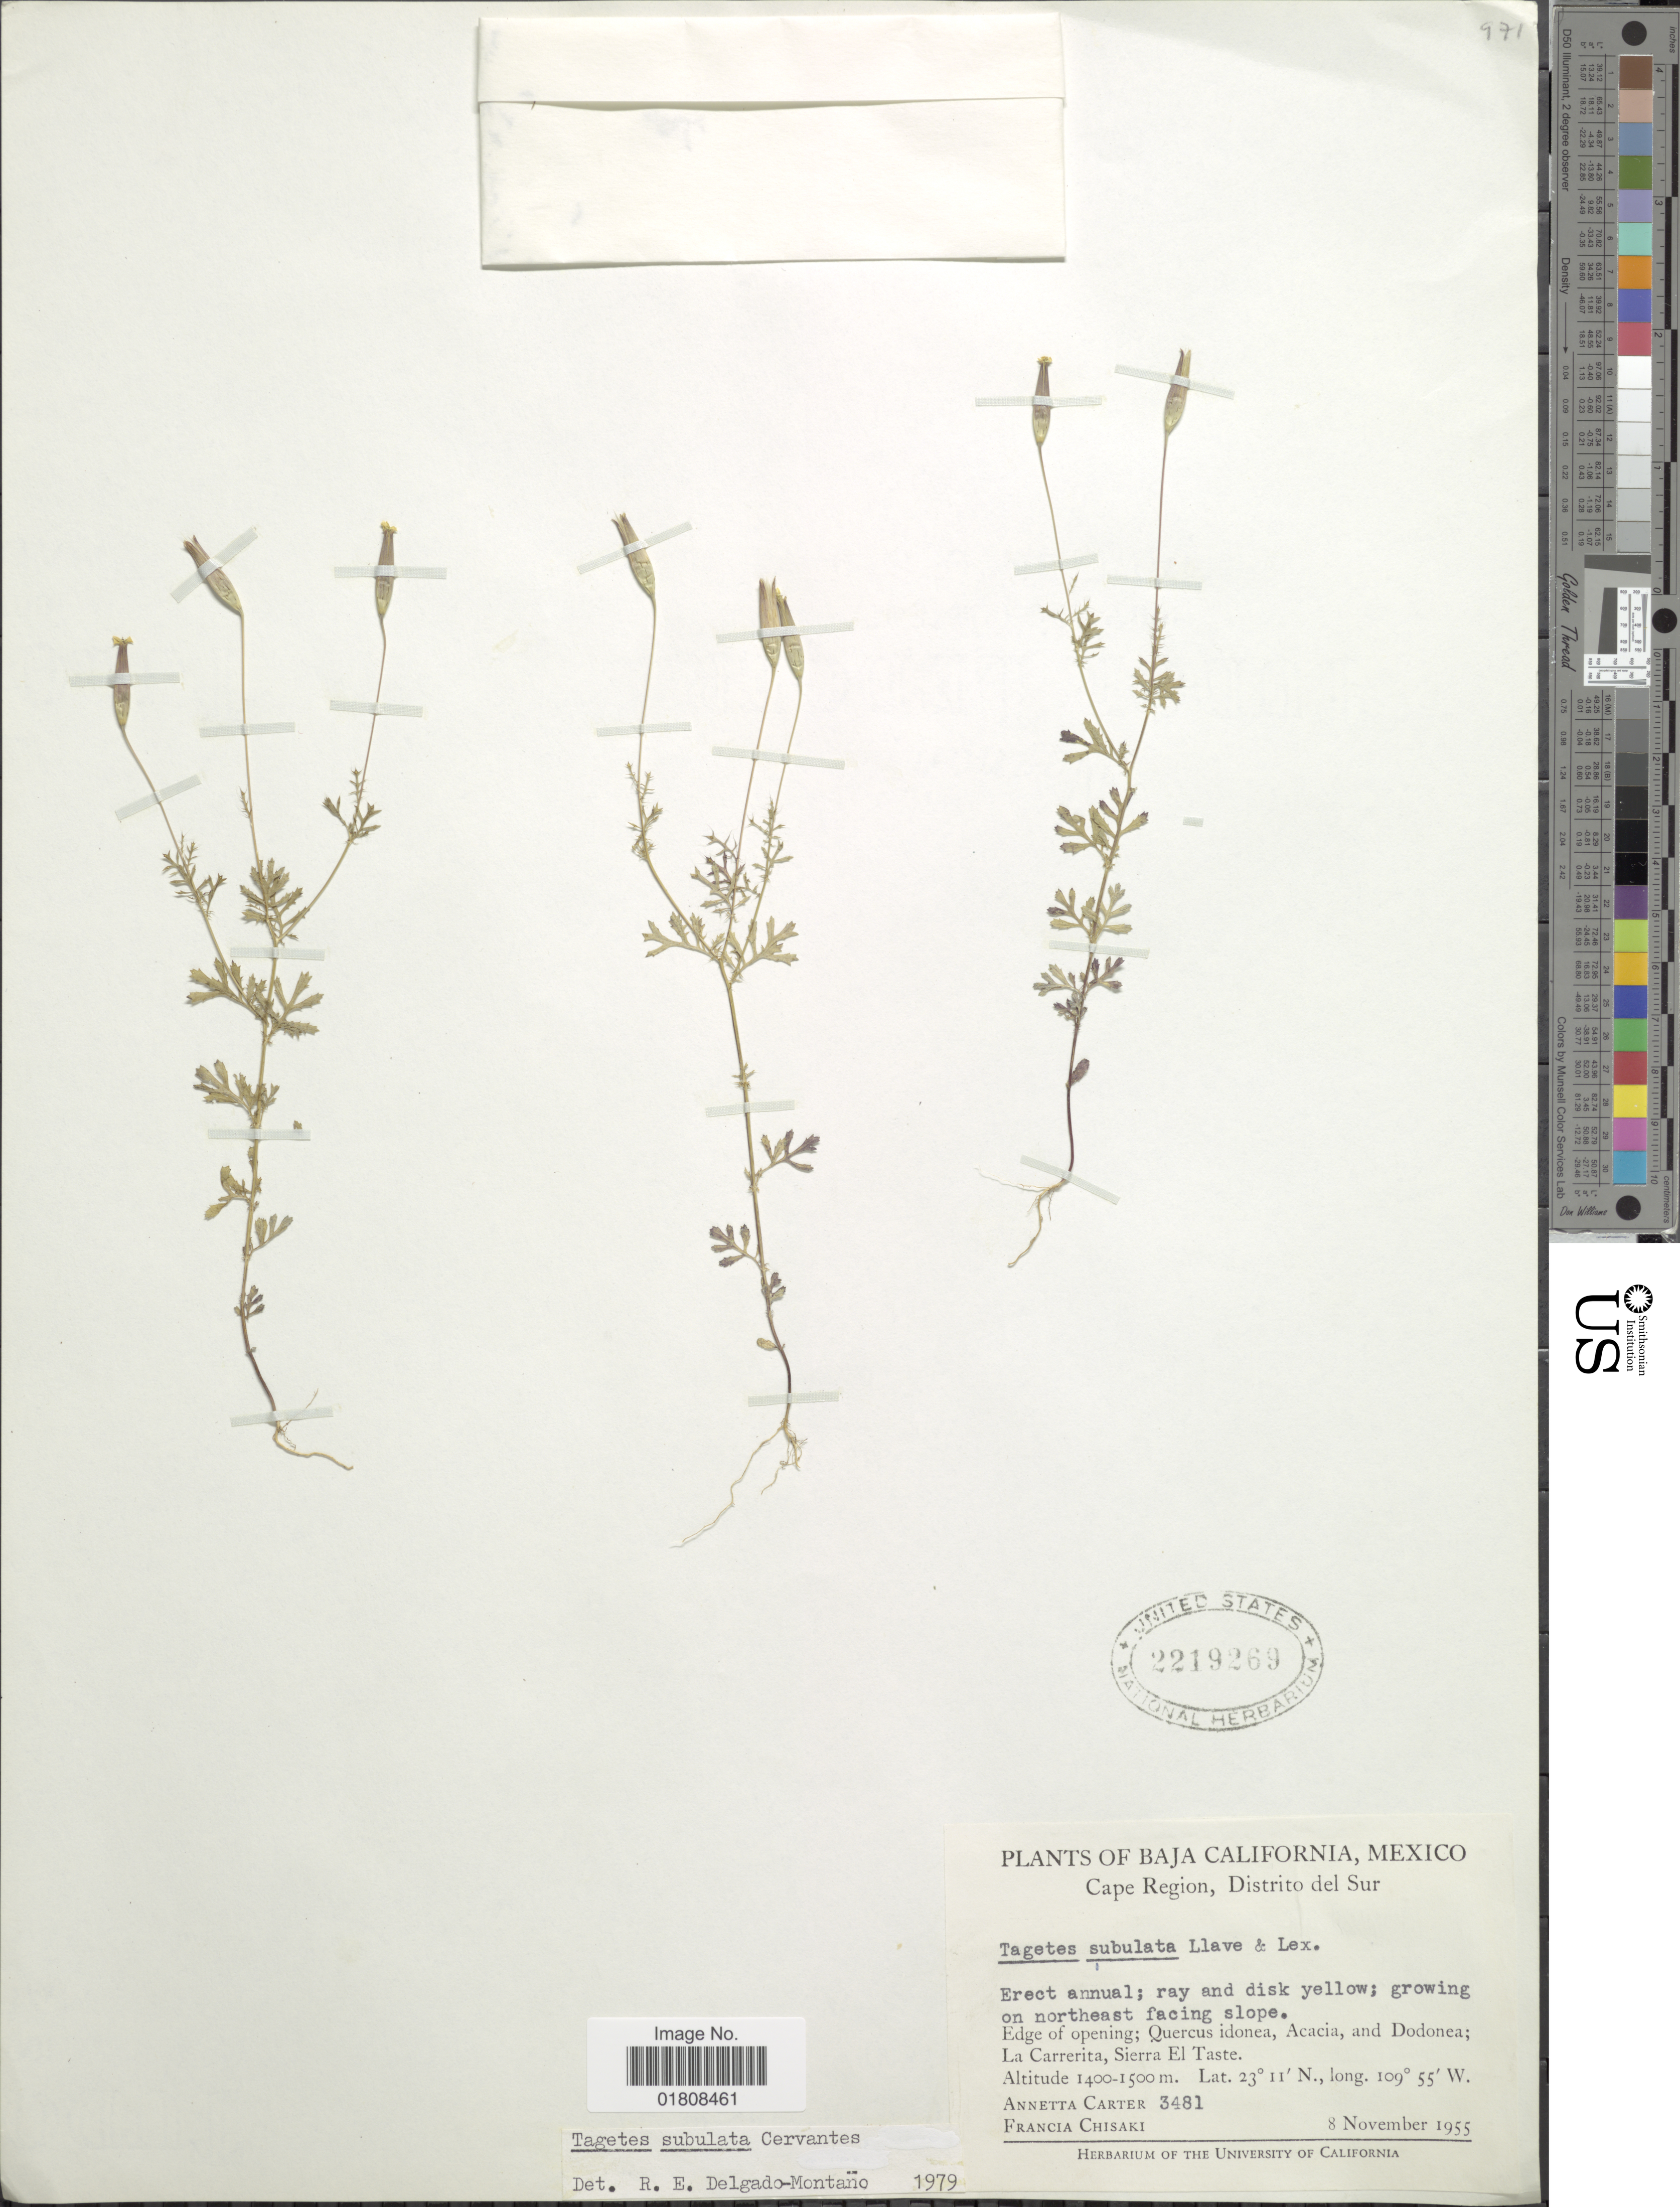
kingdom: Plantae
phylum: Tracheophyta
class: Magnoliopsida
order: Asterales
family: Asteraceae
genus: Tagetes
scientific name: Tagetes subulata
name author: Cerv.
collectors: A. M. Carter & F. Chisaki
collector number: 3481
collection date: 1955-11-08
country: Mexico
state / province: Baja California Sur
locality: Cape Region, Distrito del Sur, La Carrerita, Sierra El Taste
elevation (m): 1400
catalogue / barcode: US 2219269